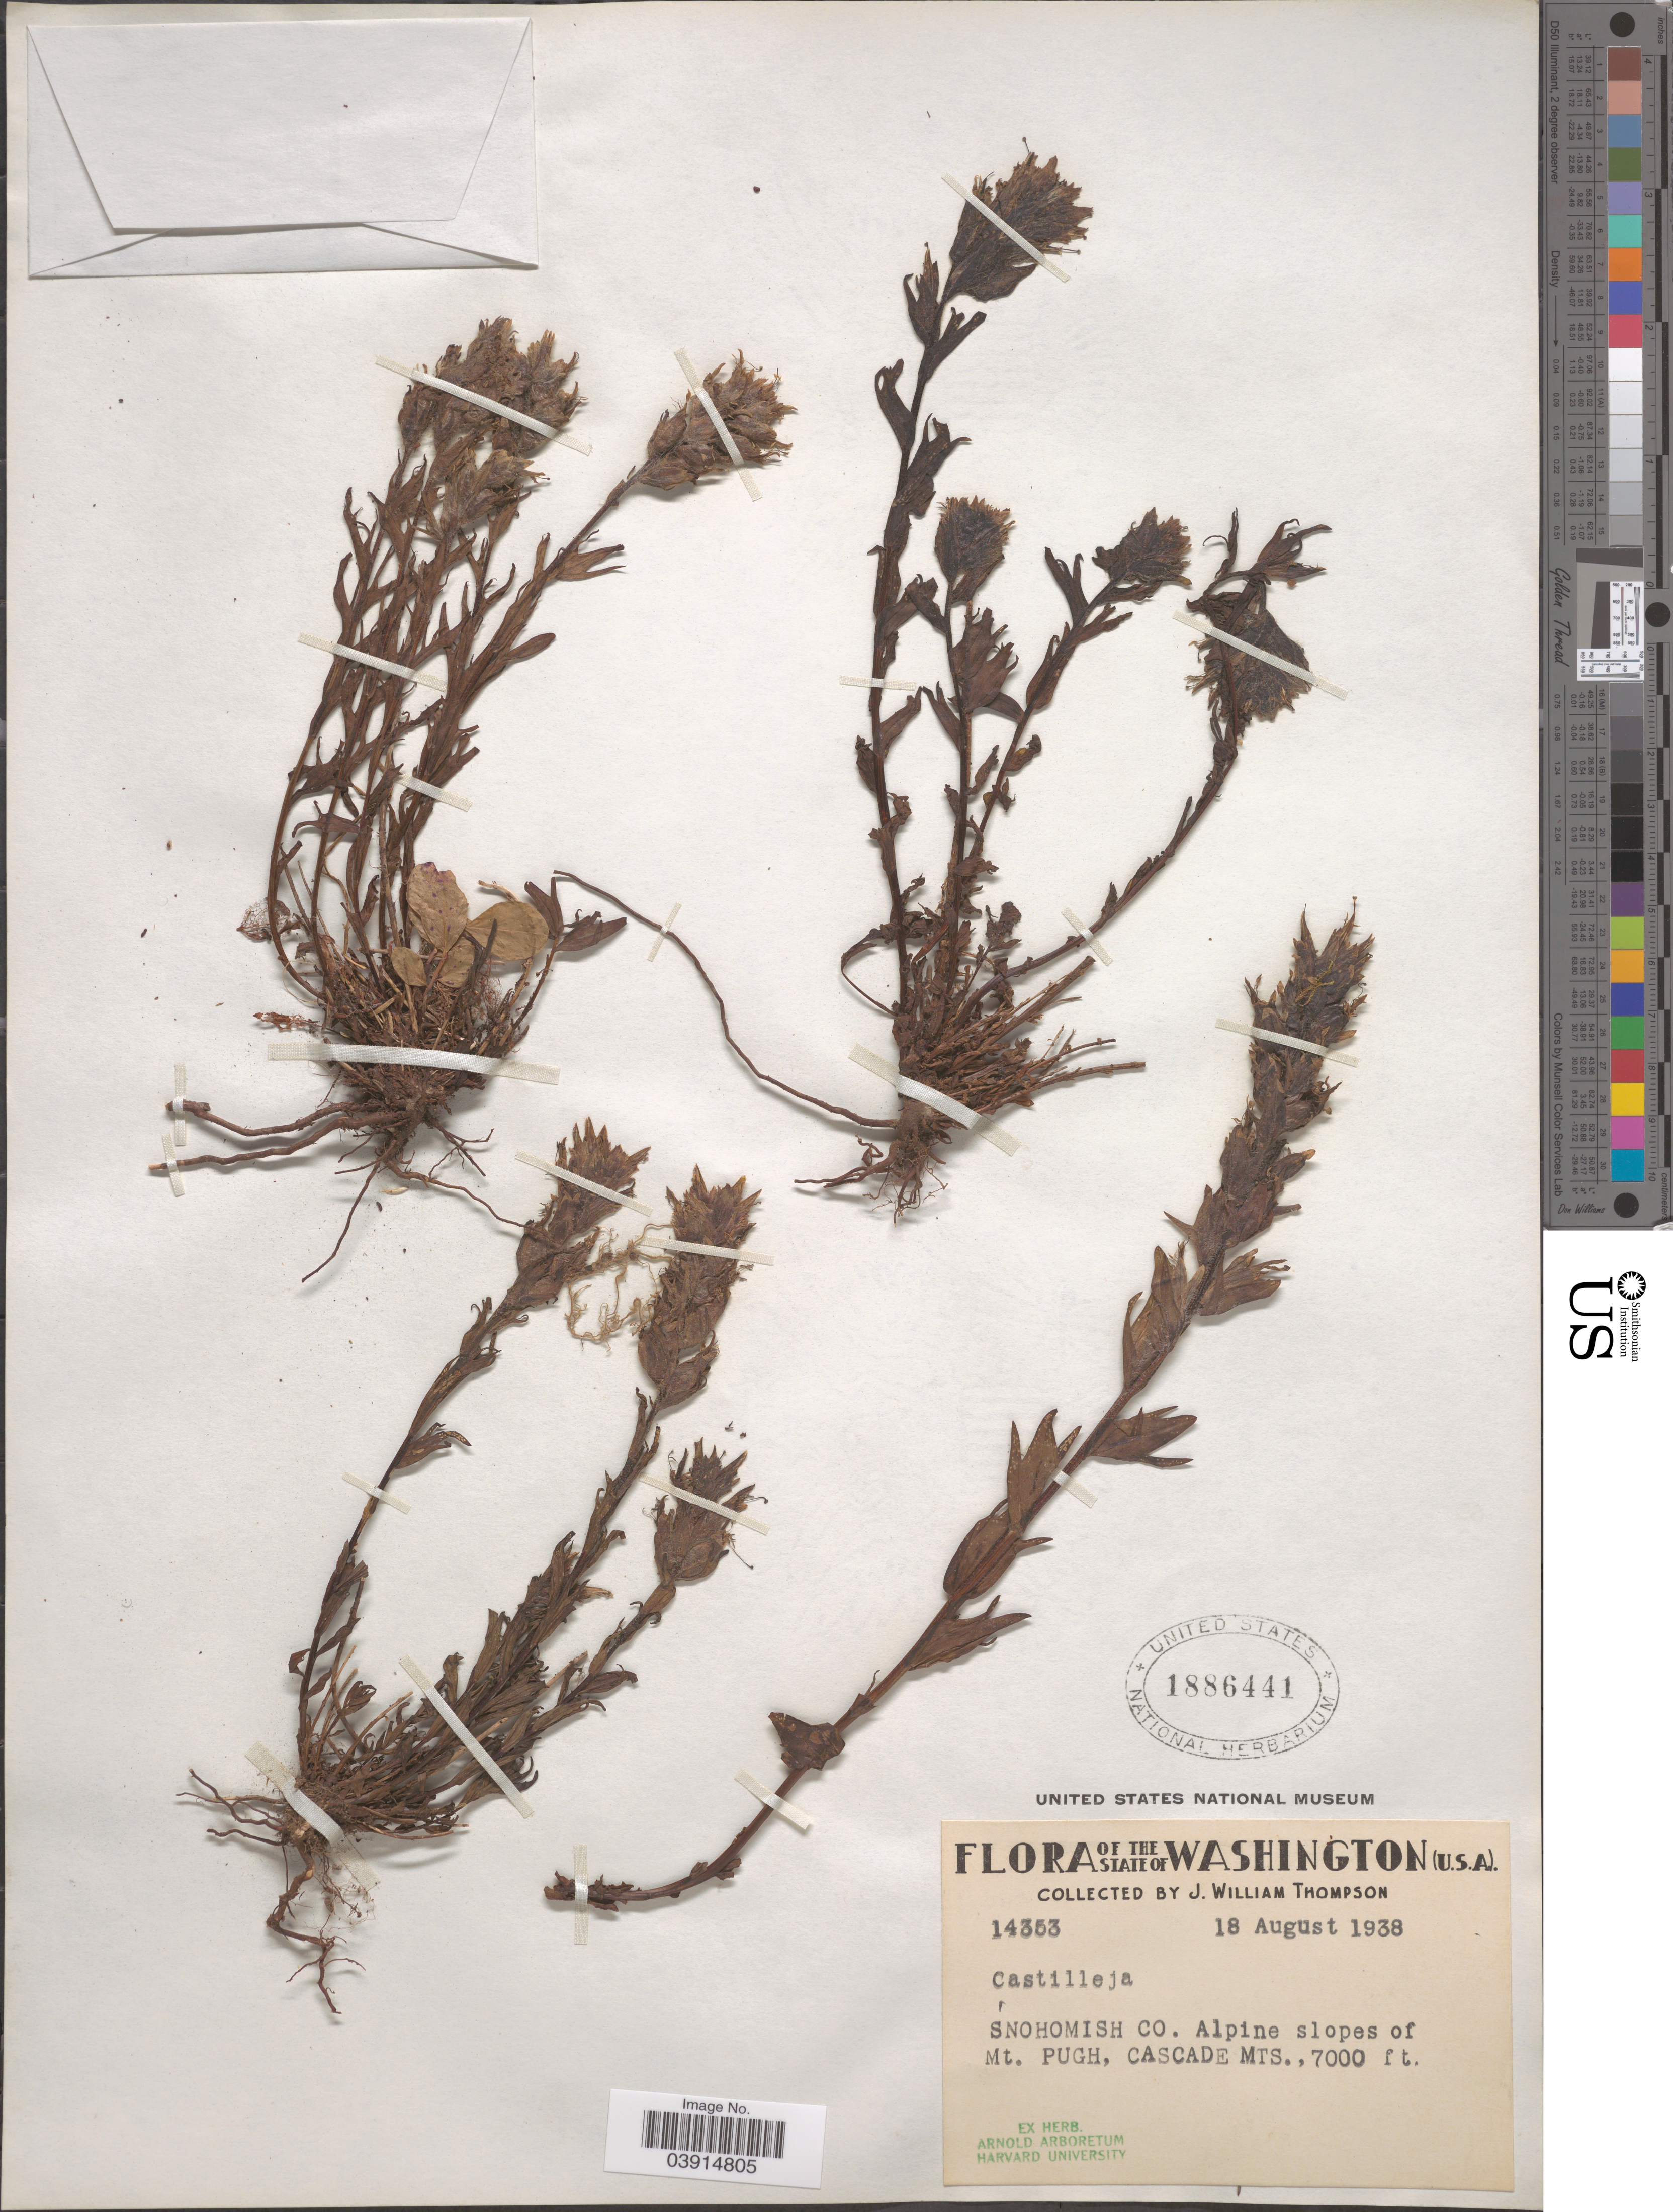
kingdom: Plantae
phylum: Tracheophyta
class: Magnoliopsida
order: Lamiales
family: Orobanchaceae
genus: Castilleja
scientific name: Castilleja sp.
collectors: J. W. Thompson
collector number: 14353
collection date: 1938-08-18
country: United States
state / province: Washington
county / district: Snohomish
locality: Snohomish Co. Alpine slopes of Mt. Pugh, Cascade Mts.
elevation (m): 2134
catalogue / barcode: US 1886441